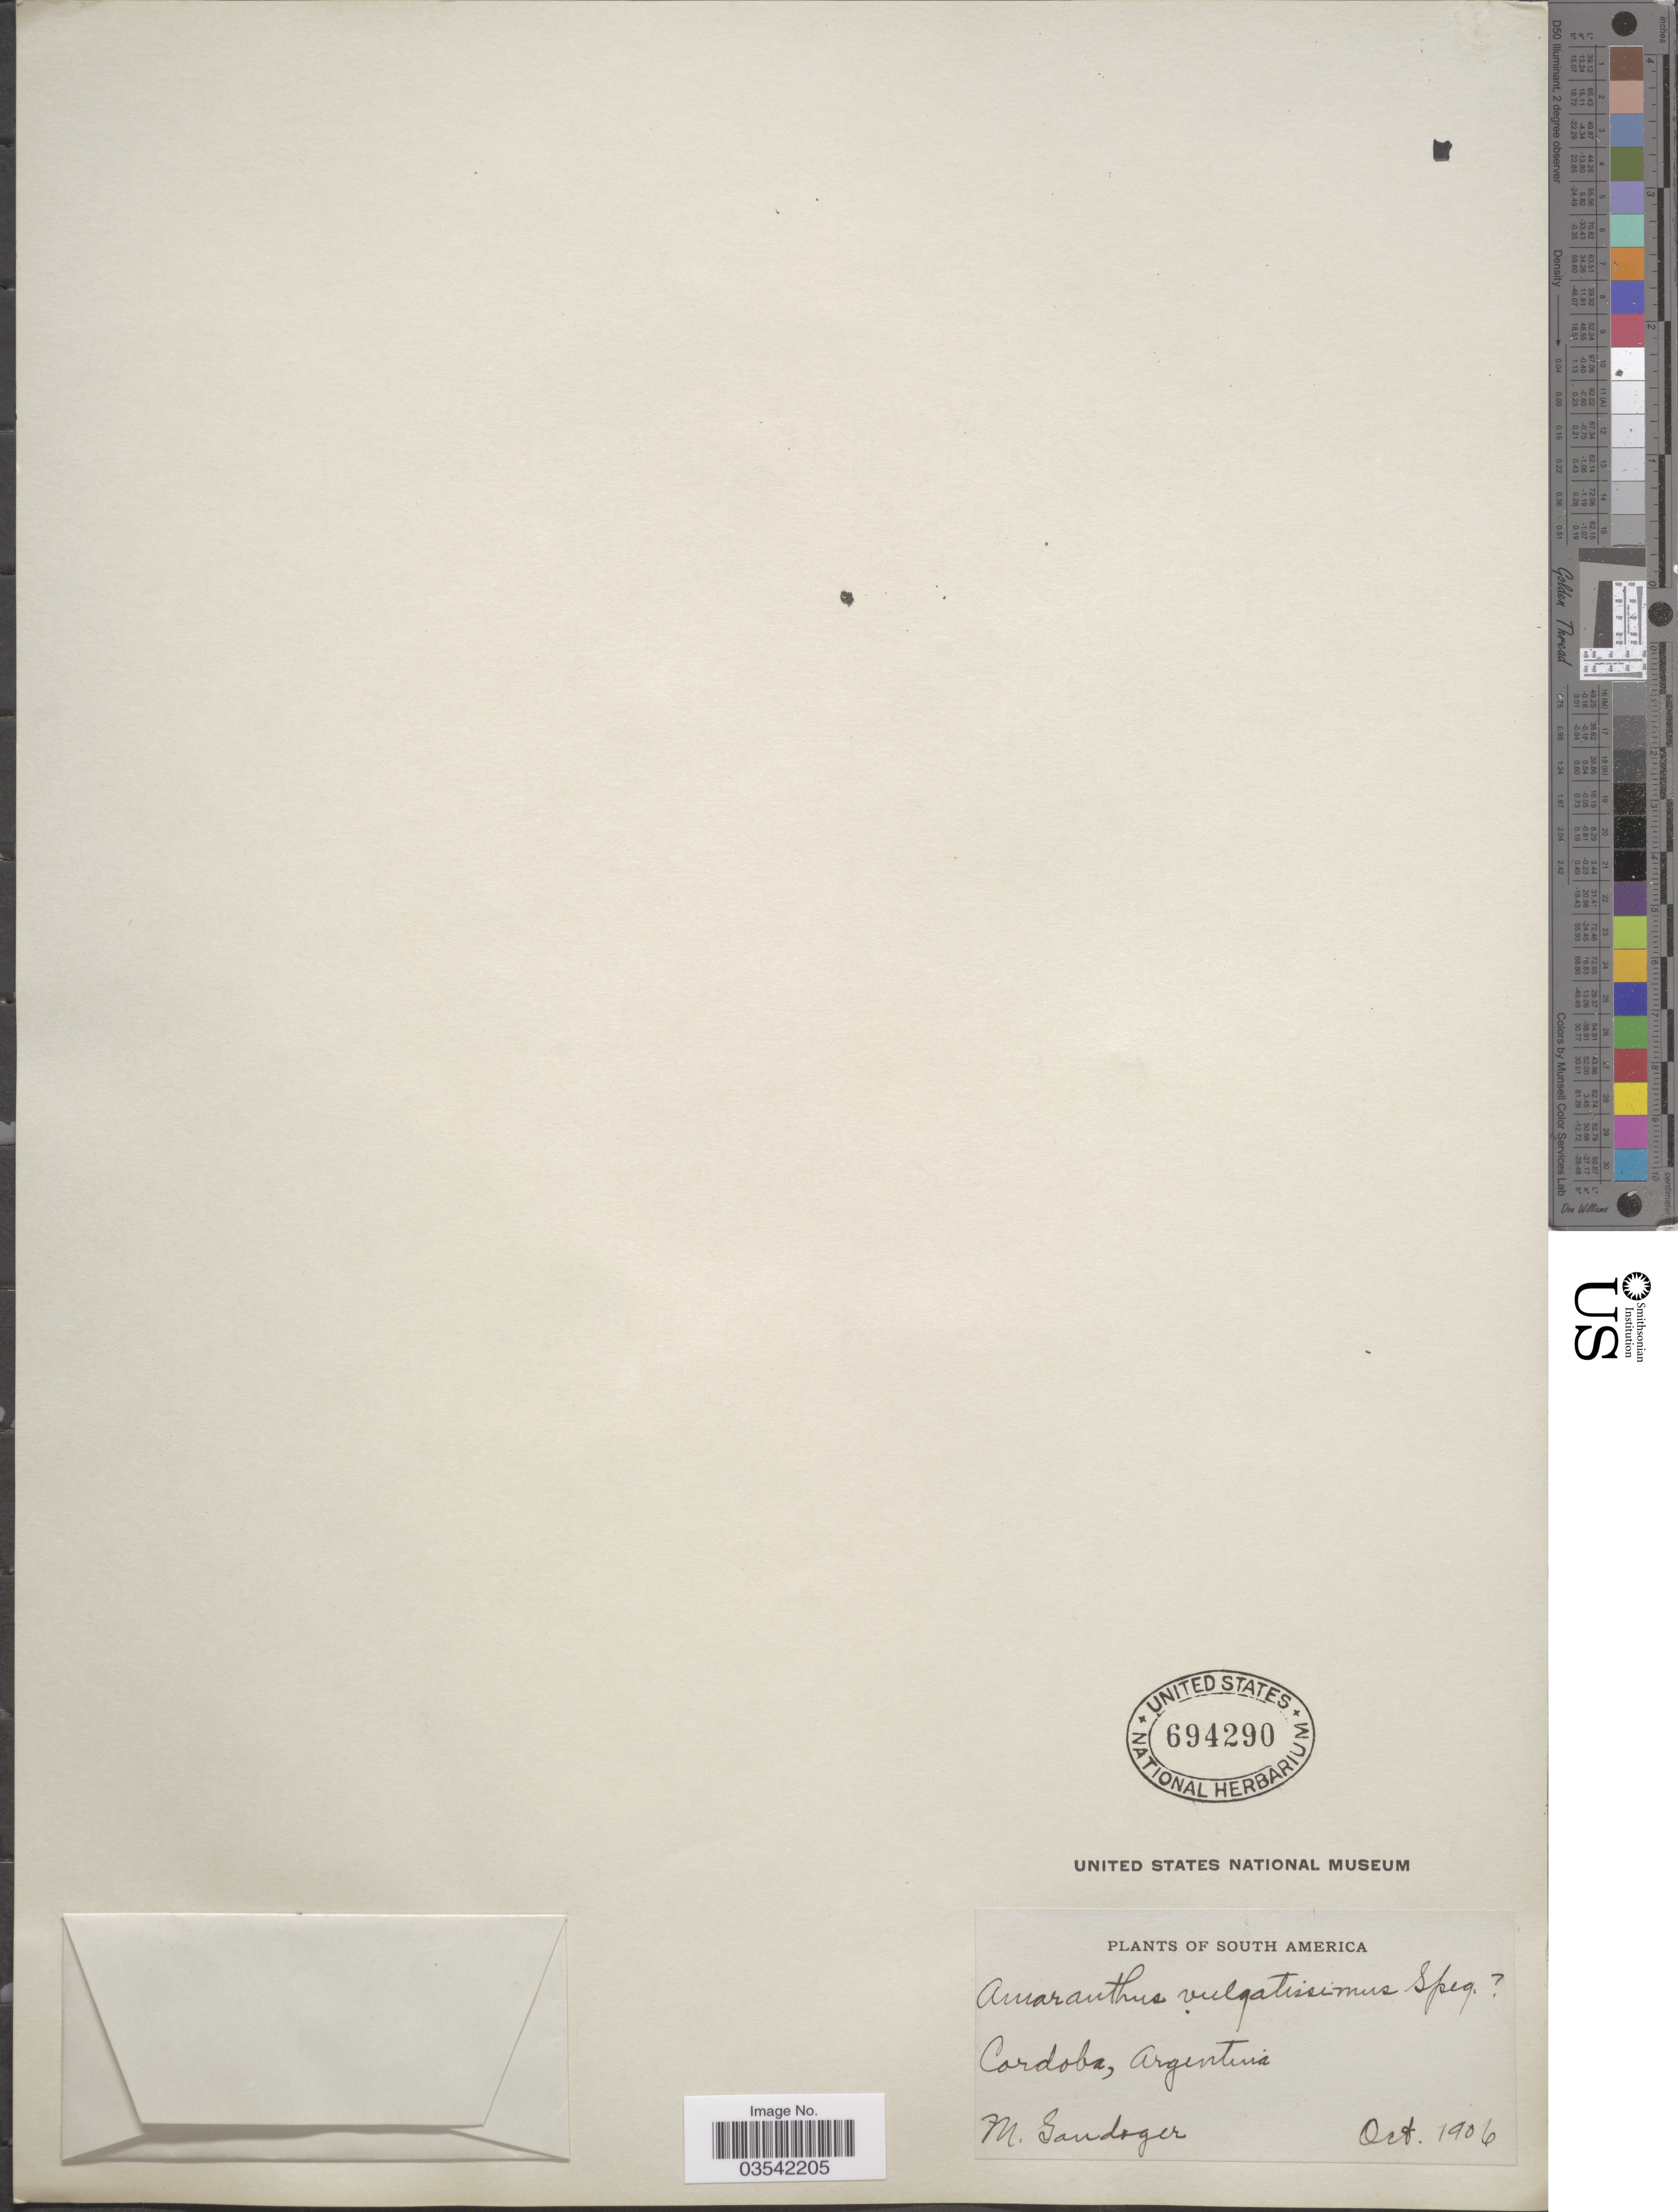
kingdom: Plantae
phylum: Tracheophyta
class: Magnoliopsida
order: Caryophyllales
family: Amaranthaceae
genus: Amaranthus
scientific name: Amaranthus vulgatissimus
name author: Speg.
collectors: M. Gandoger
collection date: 1906-10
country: Argentina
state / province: Cordoba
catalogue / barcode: US 694290